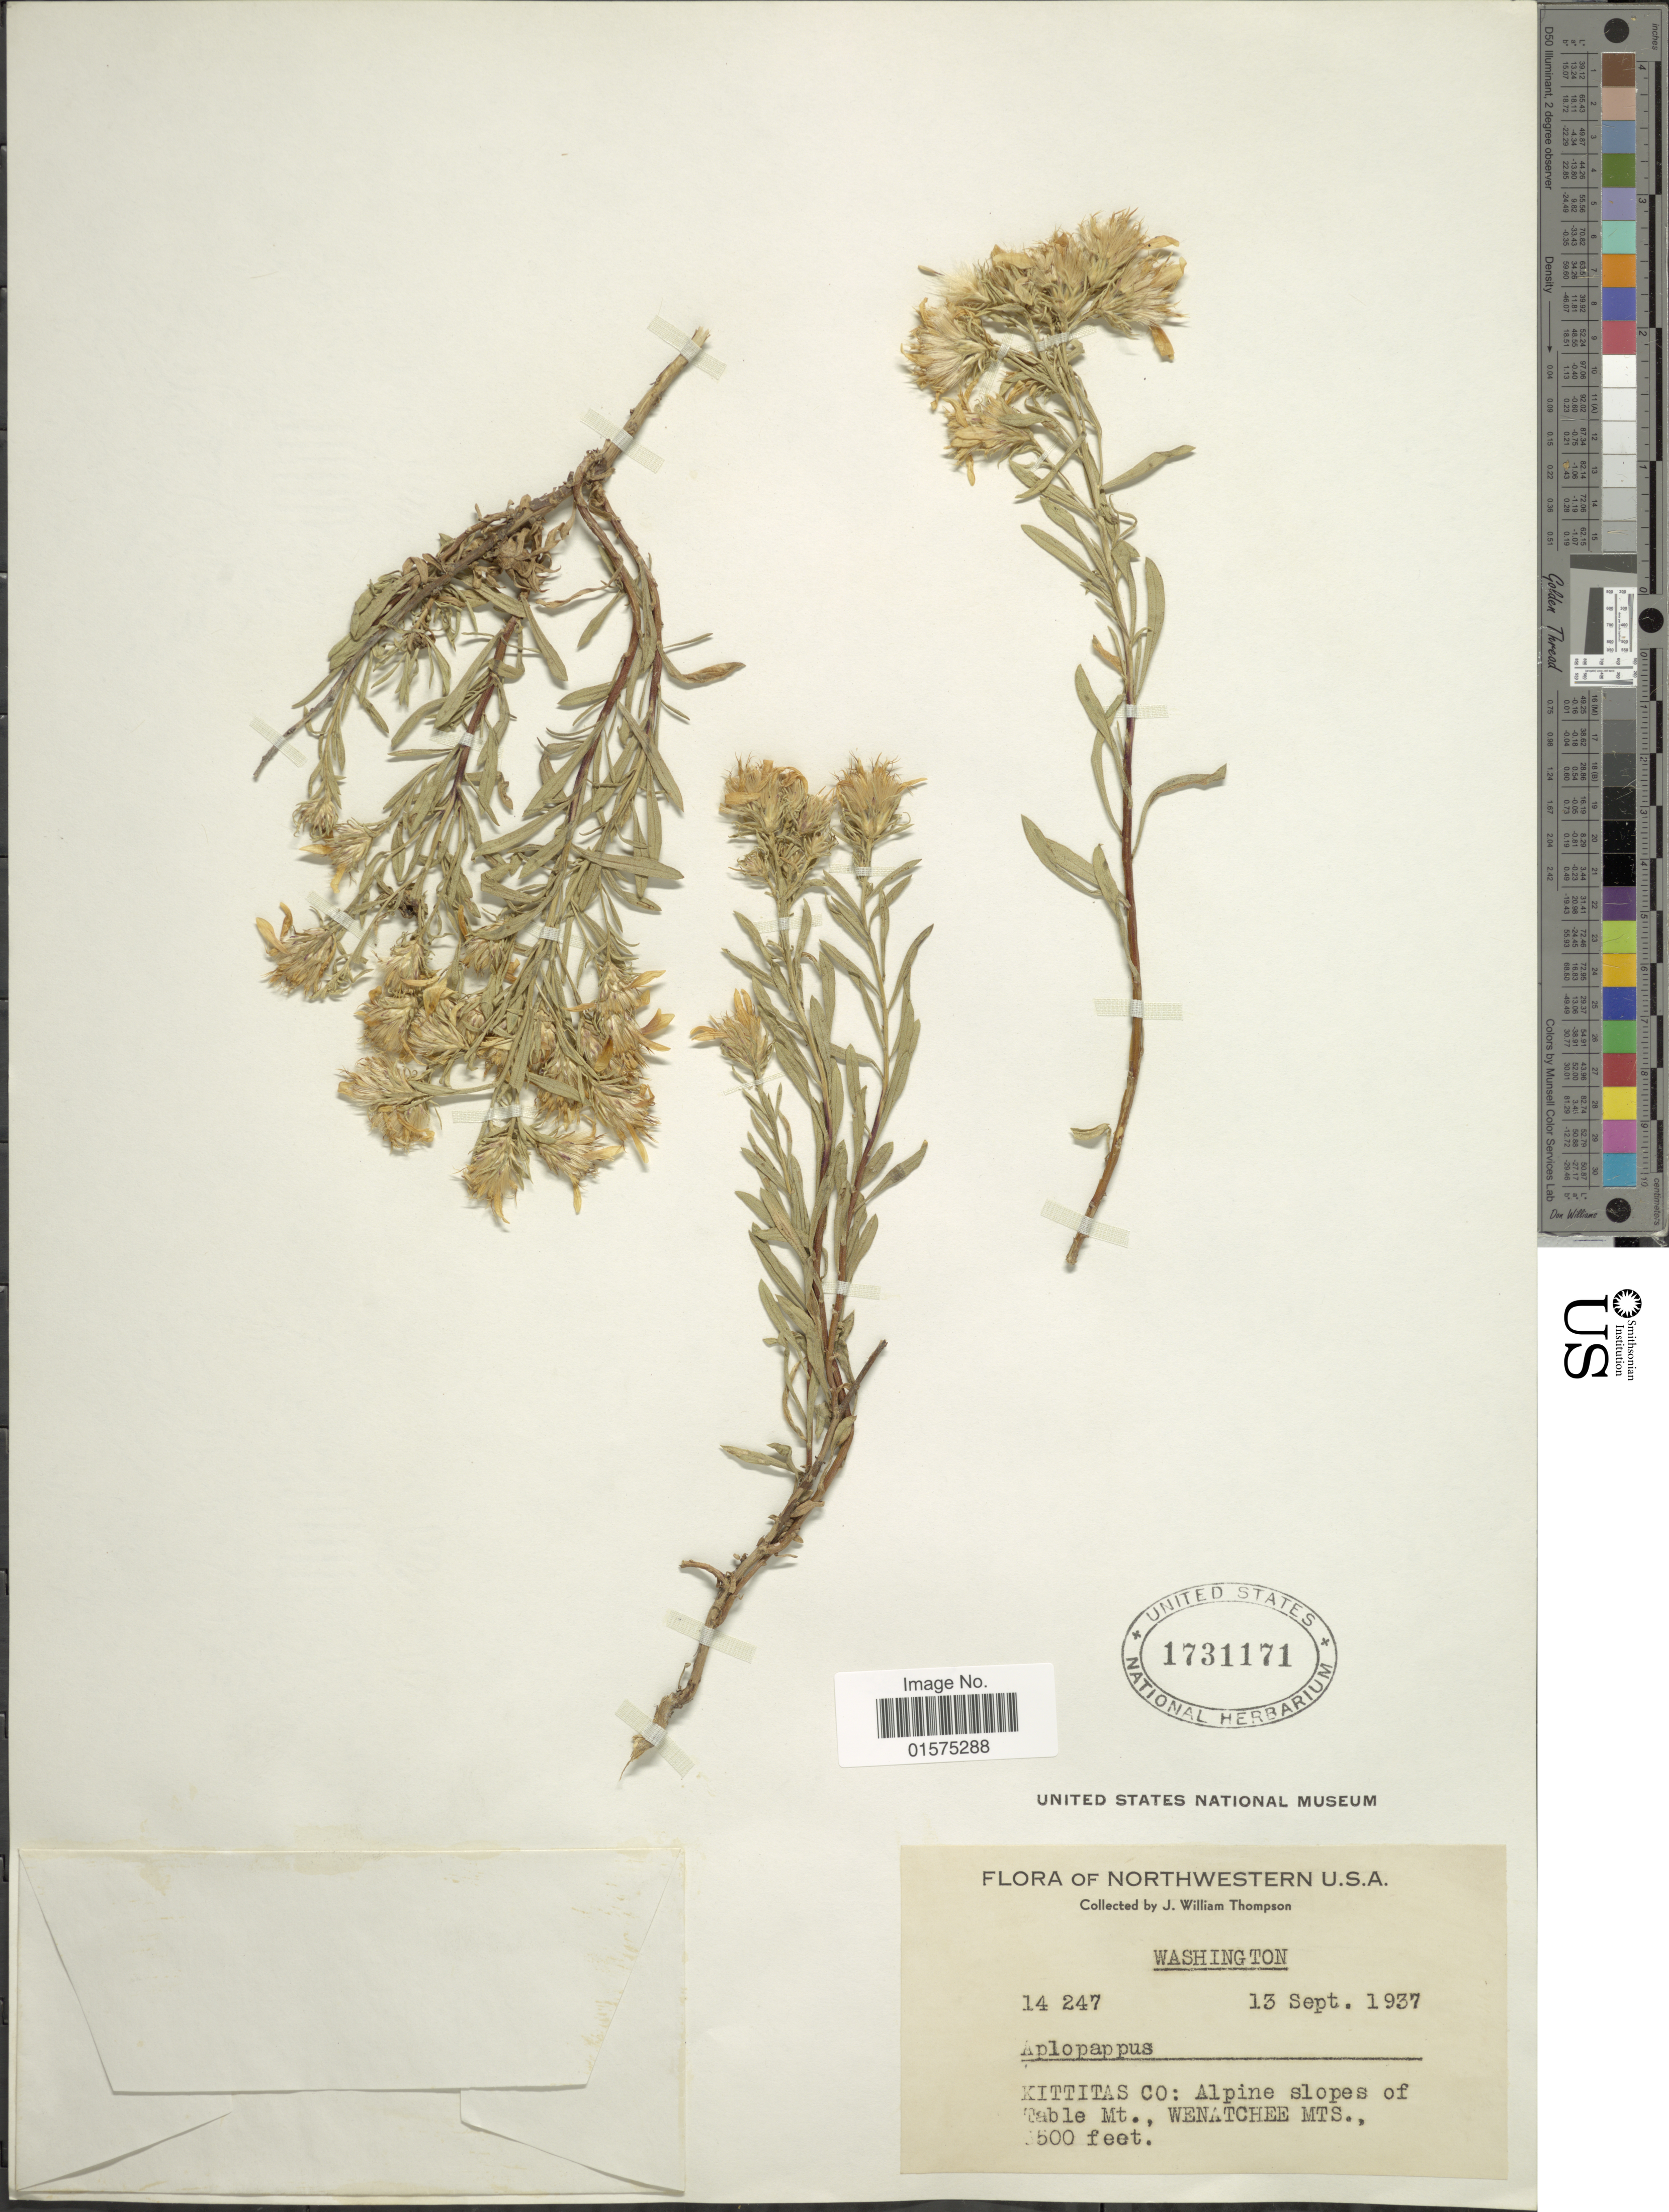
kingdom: Plantae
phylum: Tracheophyta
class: Magnoliopsida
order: Asterales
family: Asteraceae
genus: Ericameria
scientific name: Ericameria suffruticosa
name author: (Nutt.) G.L. Nesom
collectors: J. W. Thompson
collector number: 14247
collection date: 1937-09-13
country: United States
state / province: Washington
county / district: Kittitas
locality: Northwestern U.S.A. Kittitas Co: Alpine slopes of Table Mt., Wenatchee Mts.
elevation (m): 1981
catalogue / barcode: US 1731171